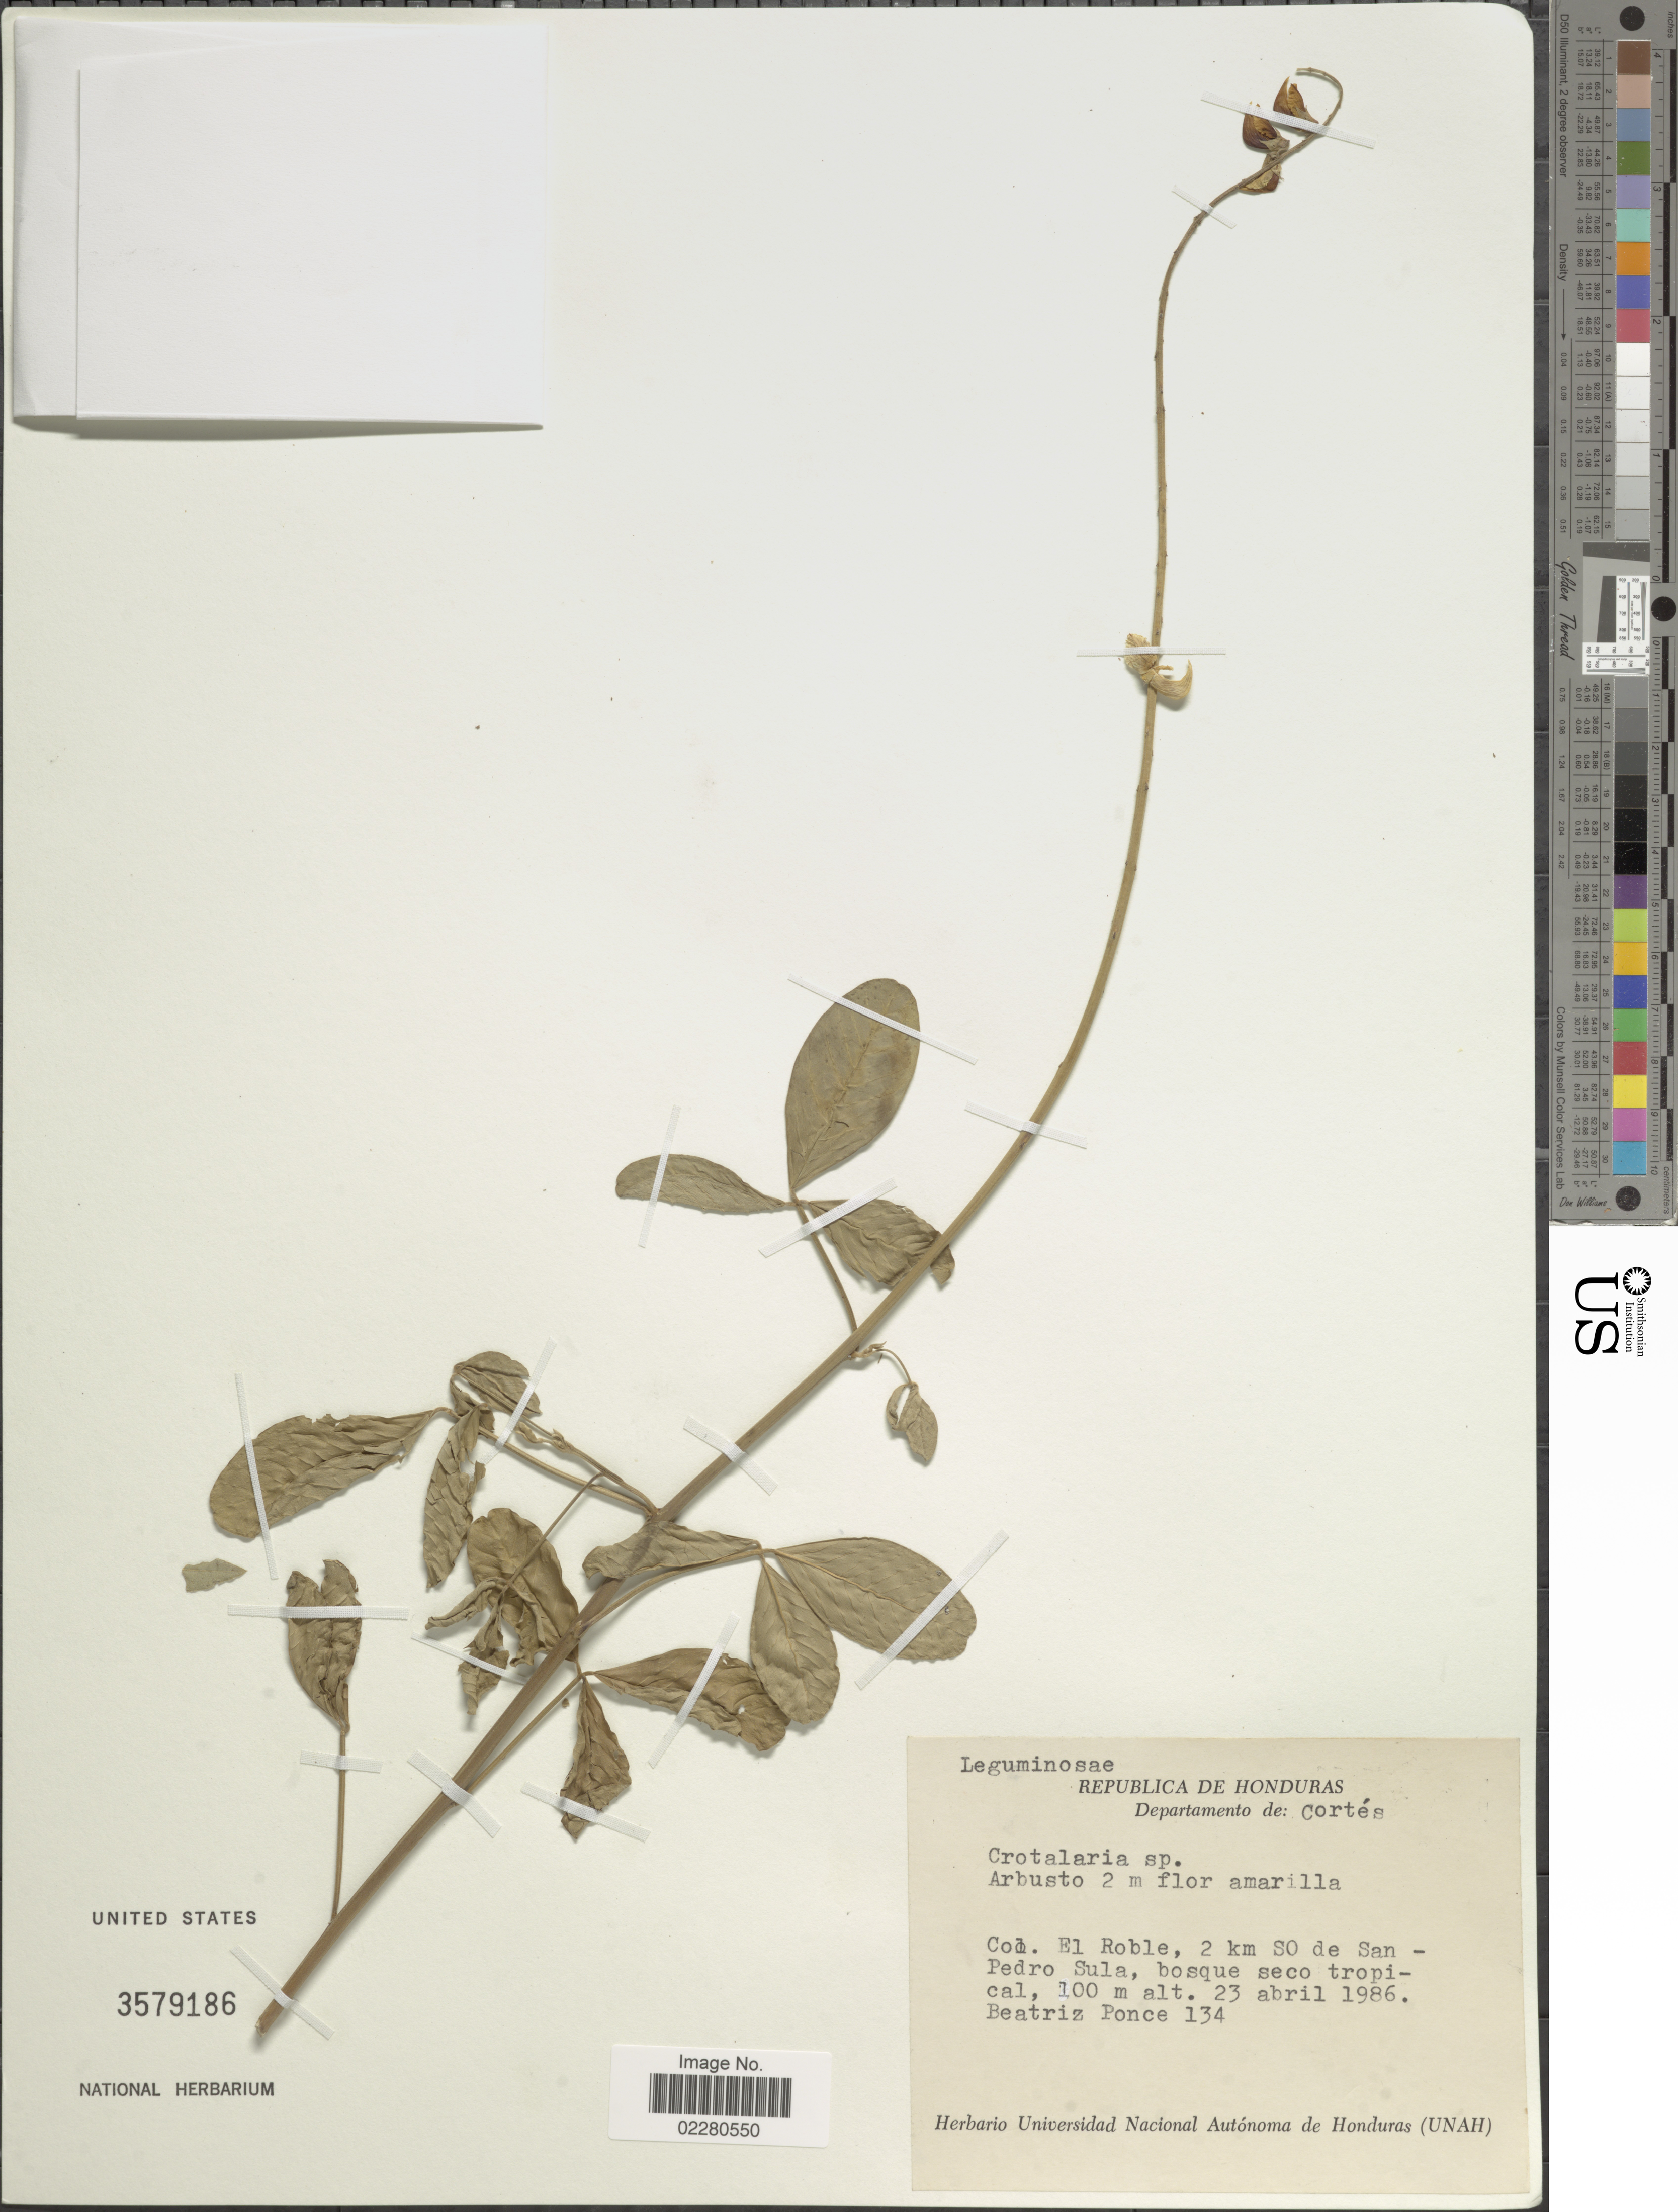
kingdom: Plantae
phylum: Tracheophyta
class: Magnoliopsida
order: Fabales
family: Fabaceae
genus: Crotalaria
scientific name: Crotalaria sp.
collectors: B. Ponce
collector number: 134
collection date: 1986-04-23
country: Honduras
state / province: Cortés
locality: Departamento de: Cortés. Col. El Roble, 2 km SO de San-Pedro Sula, bosque seco tropical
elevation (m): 100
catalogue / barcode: US 3579186